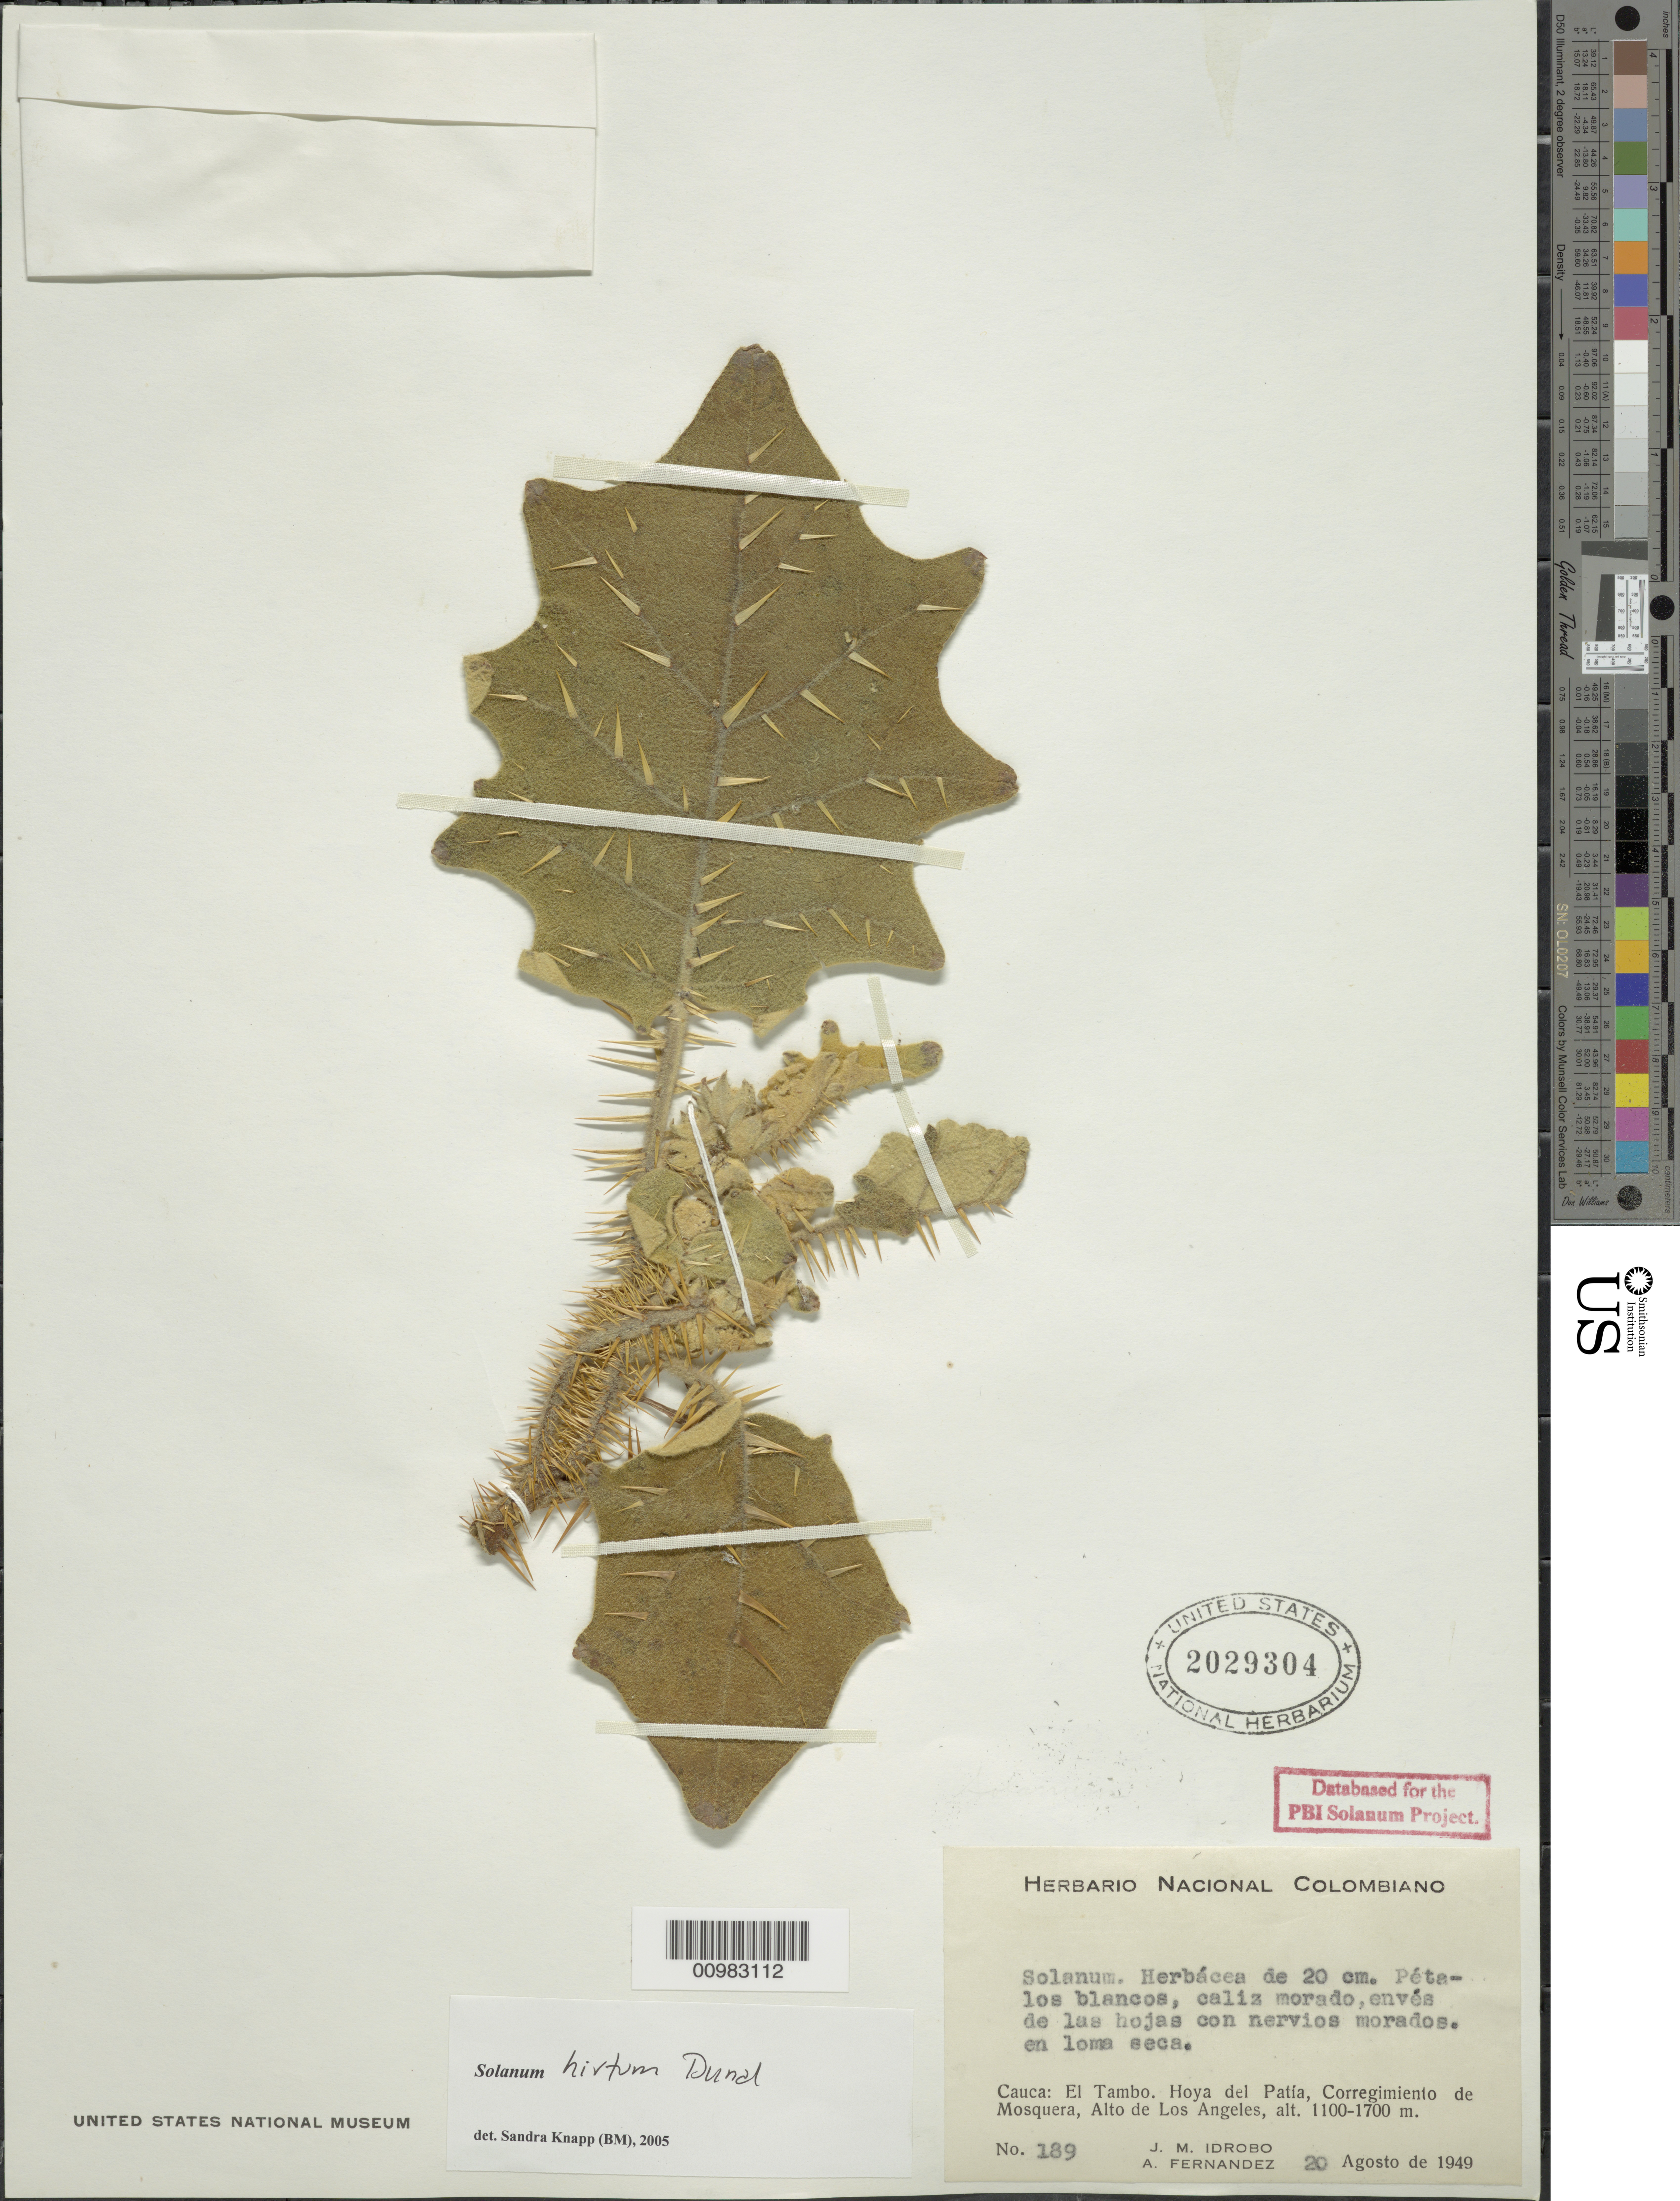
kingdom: Plantae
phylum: Tracheophyta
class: Magnoliopsida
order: Solanales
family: Solanaceae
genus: Solanum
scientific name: Solanum hirtum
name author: Vahl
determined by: Knapp, S. D.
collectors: J. M. Idrobo & A. Fernández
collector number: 189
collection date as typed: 20 Aug 1949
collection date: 1949-08-20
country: Colombia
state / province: Cauca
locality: Hoya del Patia, Corregimiento de Mosquera, Alto de los Angeles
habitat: en loma seca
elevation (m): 1100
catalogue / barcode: US 2029304